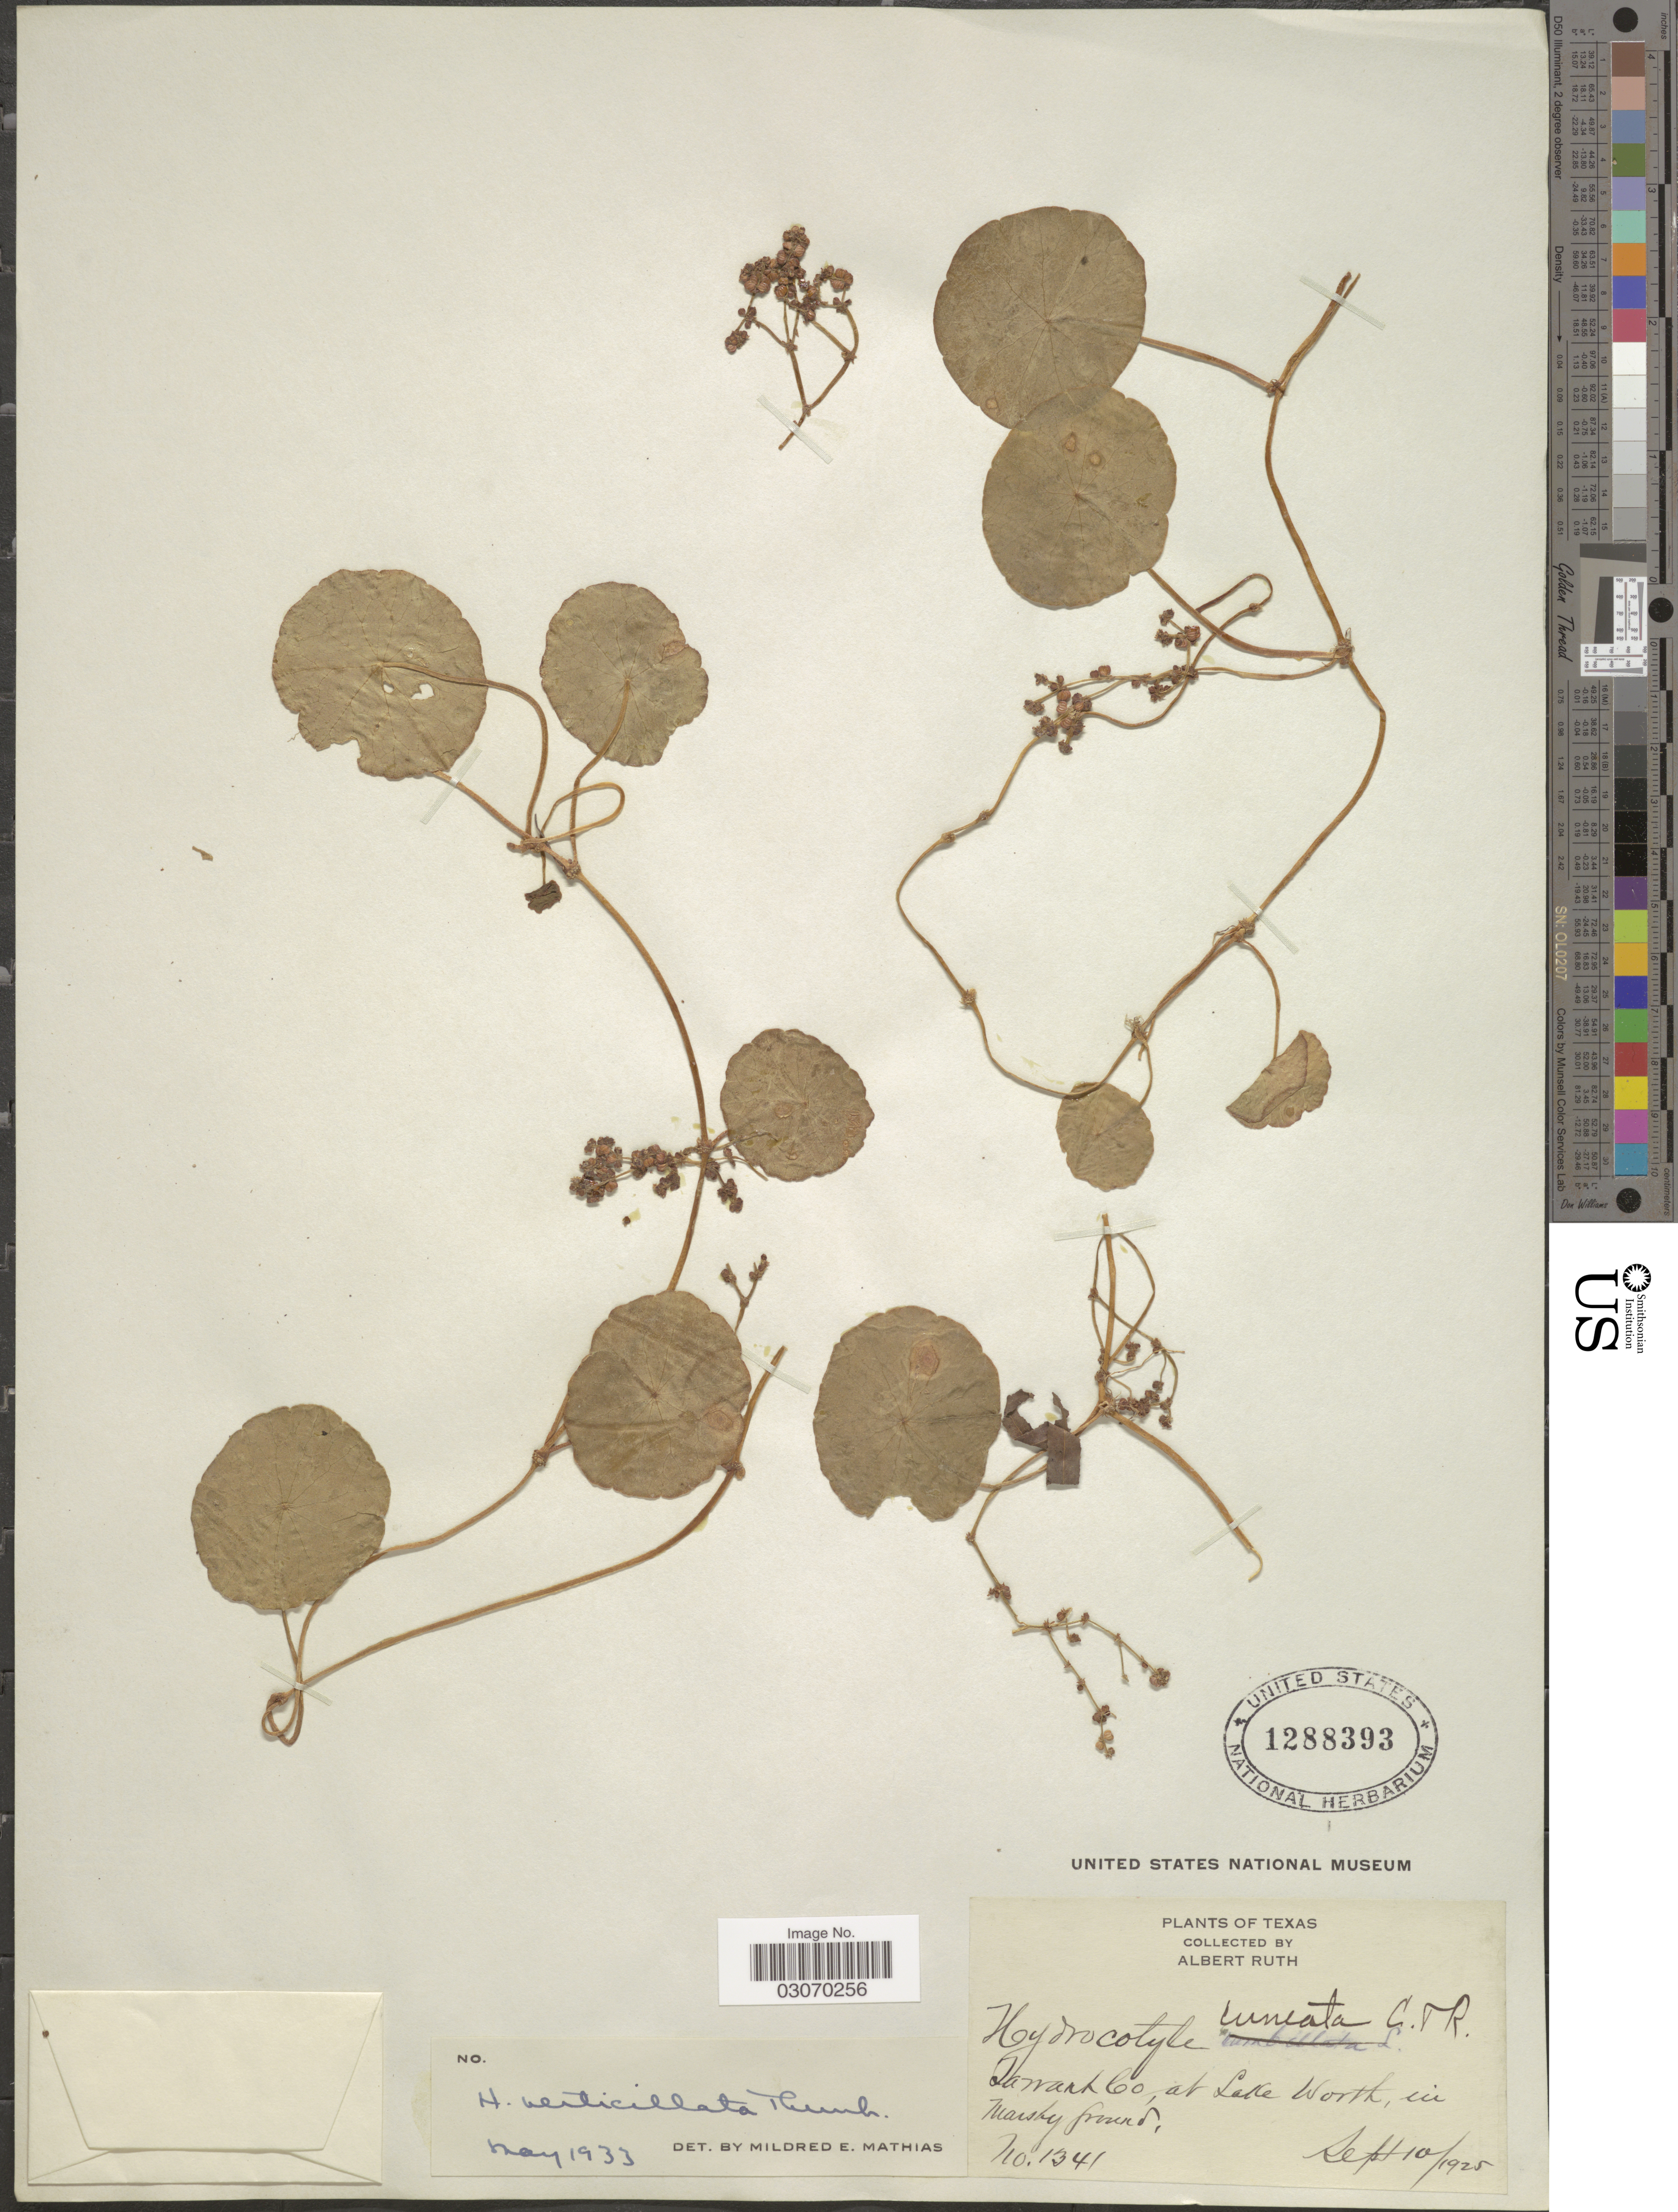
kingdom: Plantae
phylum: Tracheophyta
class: Magnoliopsida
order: Apiales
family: Araliaceae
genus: Hydrocotyle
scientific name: Hydrocotyle verticillata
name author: Thunb.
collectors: A. Ruth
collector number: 1341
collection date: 1925-09-10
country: United States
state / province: Texas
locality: Tarrant Co, at Lake Worth.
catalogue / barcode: US 1288393